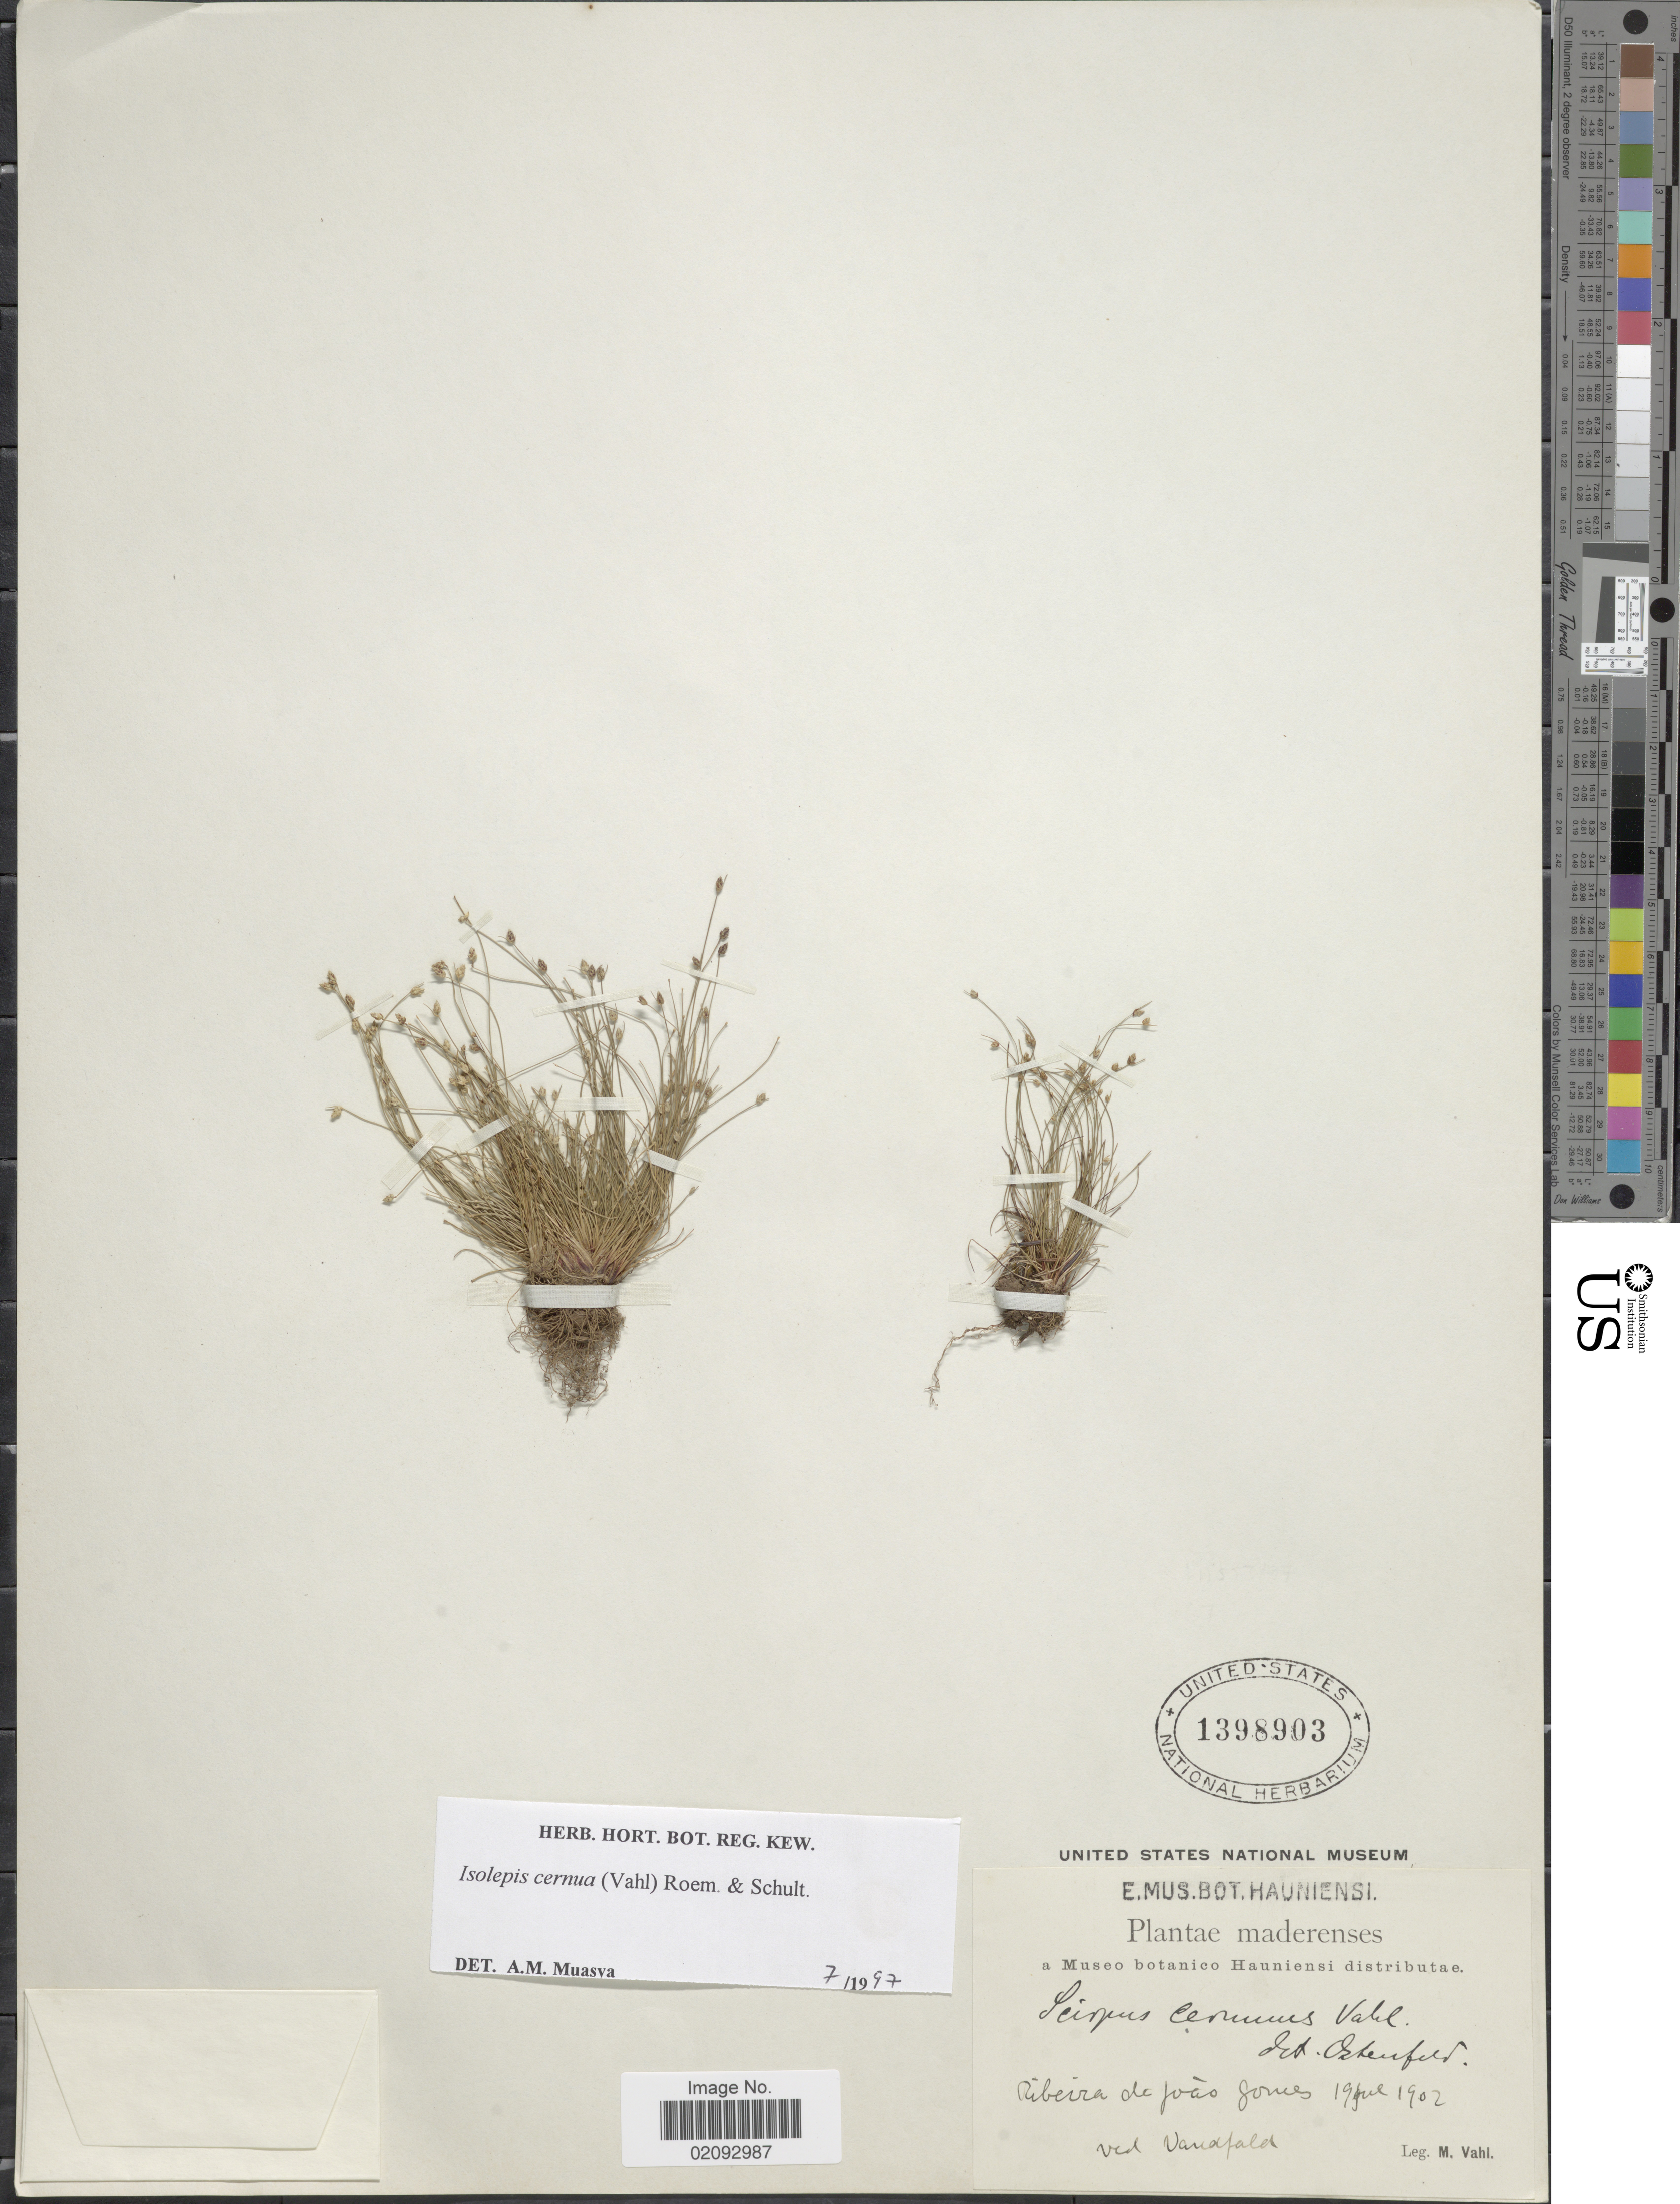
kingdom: Plantae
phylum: Tracheophyta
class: Liliopsida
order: Poales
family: Cyperaceae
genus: Isolepis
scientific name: Isolepis cernua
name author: (Vahl) Roem. & Schult.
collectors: M. Vahl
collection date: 1902-07-19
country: Portugal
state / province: Madeira (Aut. Reg.)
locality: Maderenses, ribeira de poás gomes ved Vandfald [interpreted]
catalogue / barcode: US 1398903